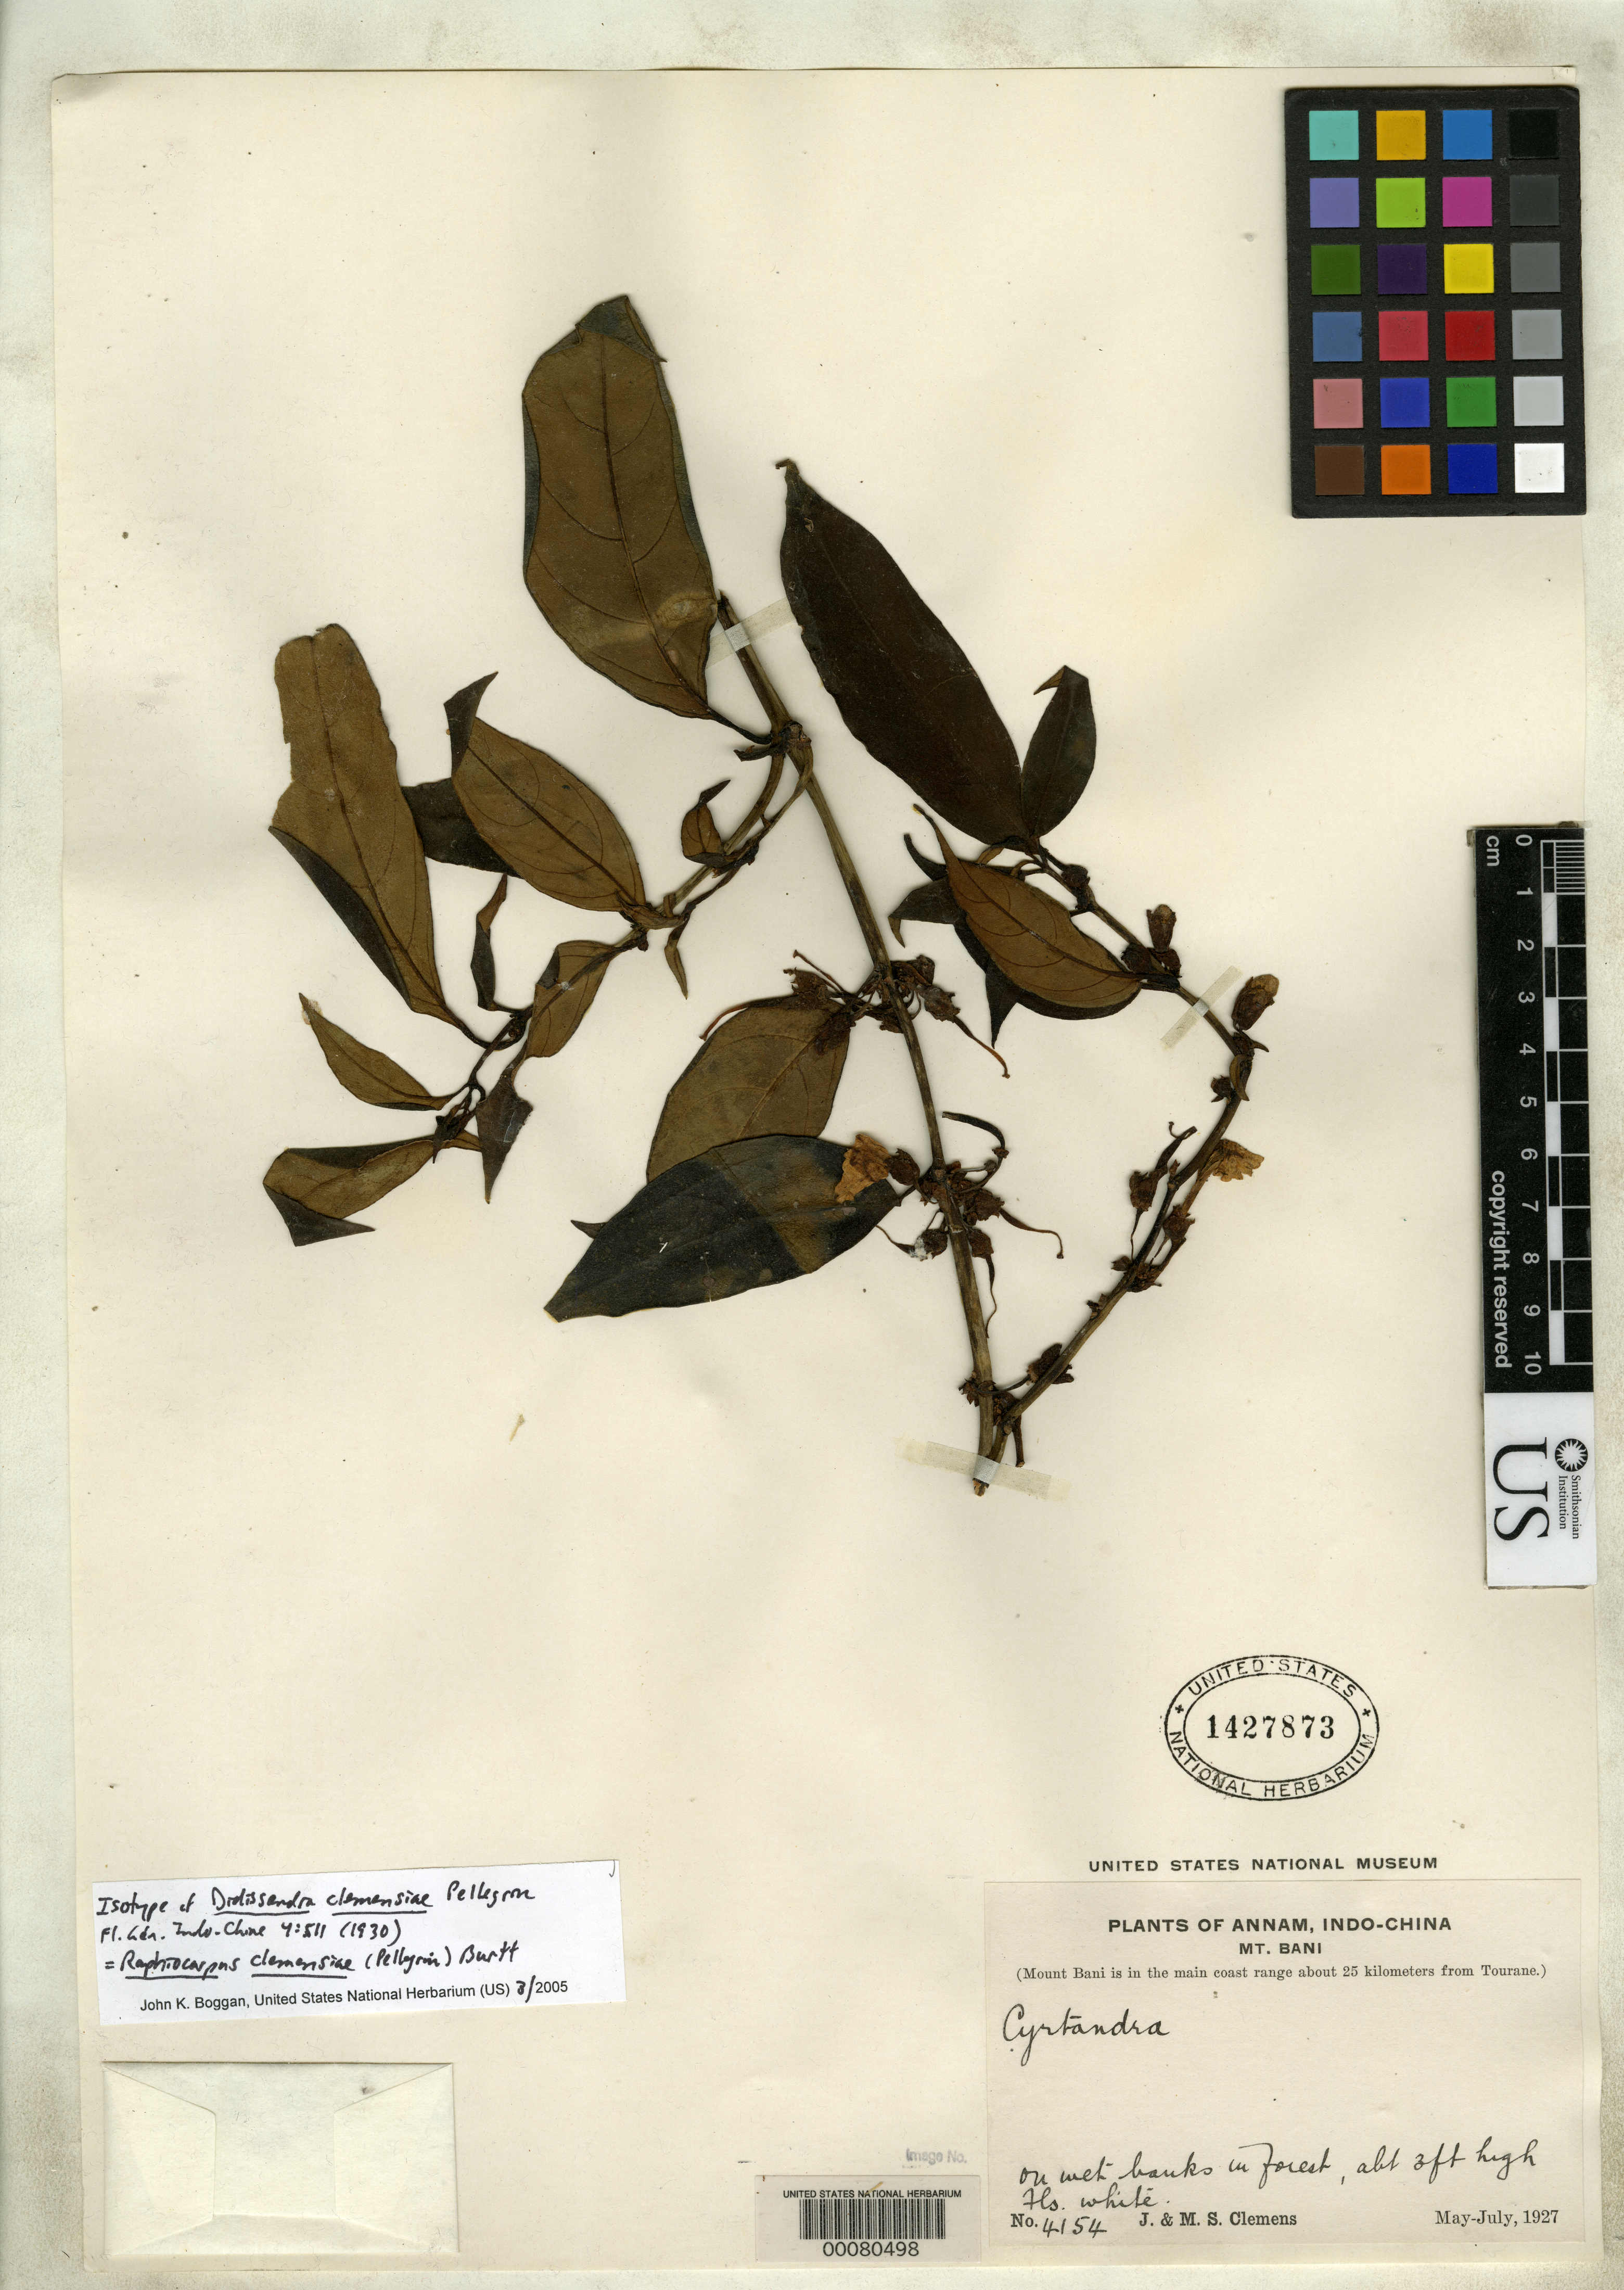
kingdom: Plantae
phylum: Tracheophyta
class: Magnoliopsida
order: Lamiales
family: Gesneriaceae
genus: Didissandra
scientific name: Didissandra clemensiae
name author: Pellegr.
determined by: Boggan, J. K., (US), NMNH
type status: Isotype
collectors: J. Clemens & M. S. Clemens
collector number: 4154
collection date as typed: May 1927 to Jul 1927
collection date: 1927-05/1927-07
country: Vietnam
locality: Annam, Indo-China, Mt. Bani (Mount Bani is in the main coast range about 25 kilometers from Tourane).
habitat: On wet banks in forest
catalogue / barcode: US 1427873